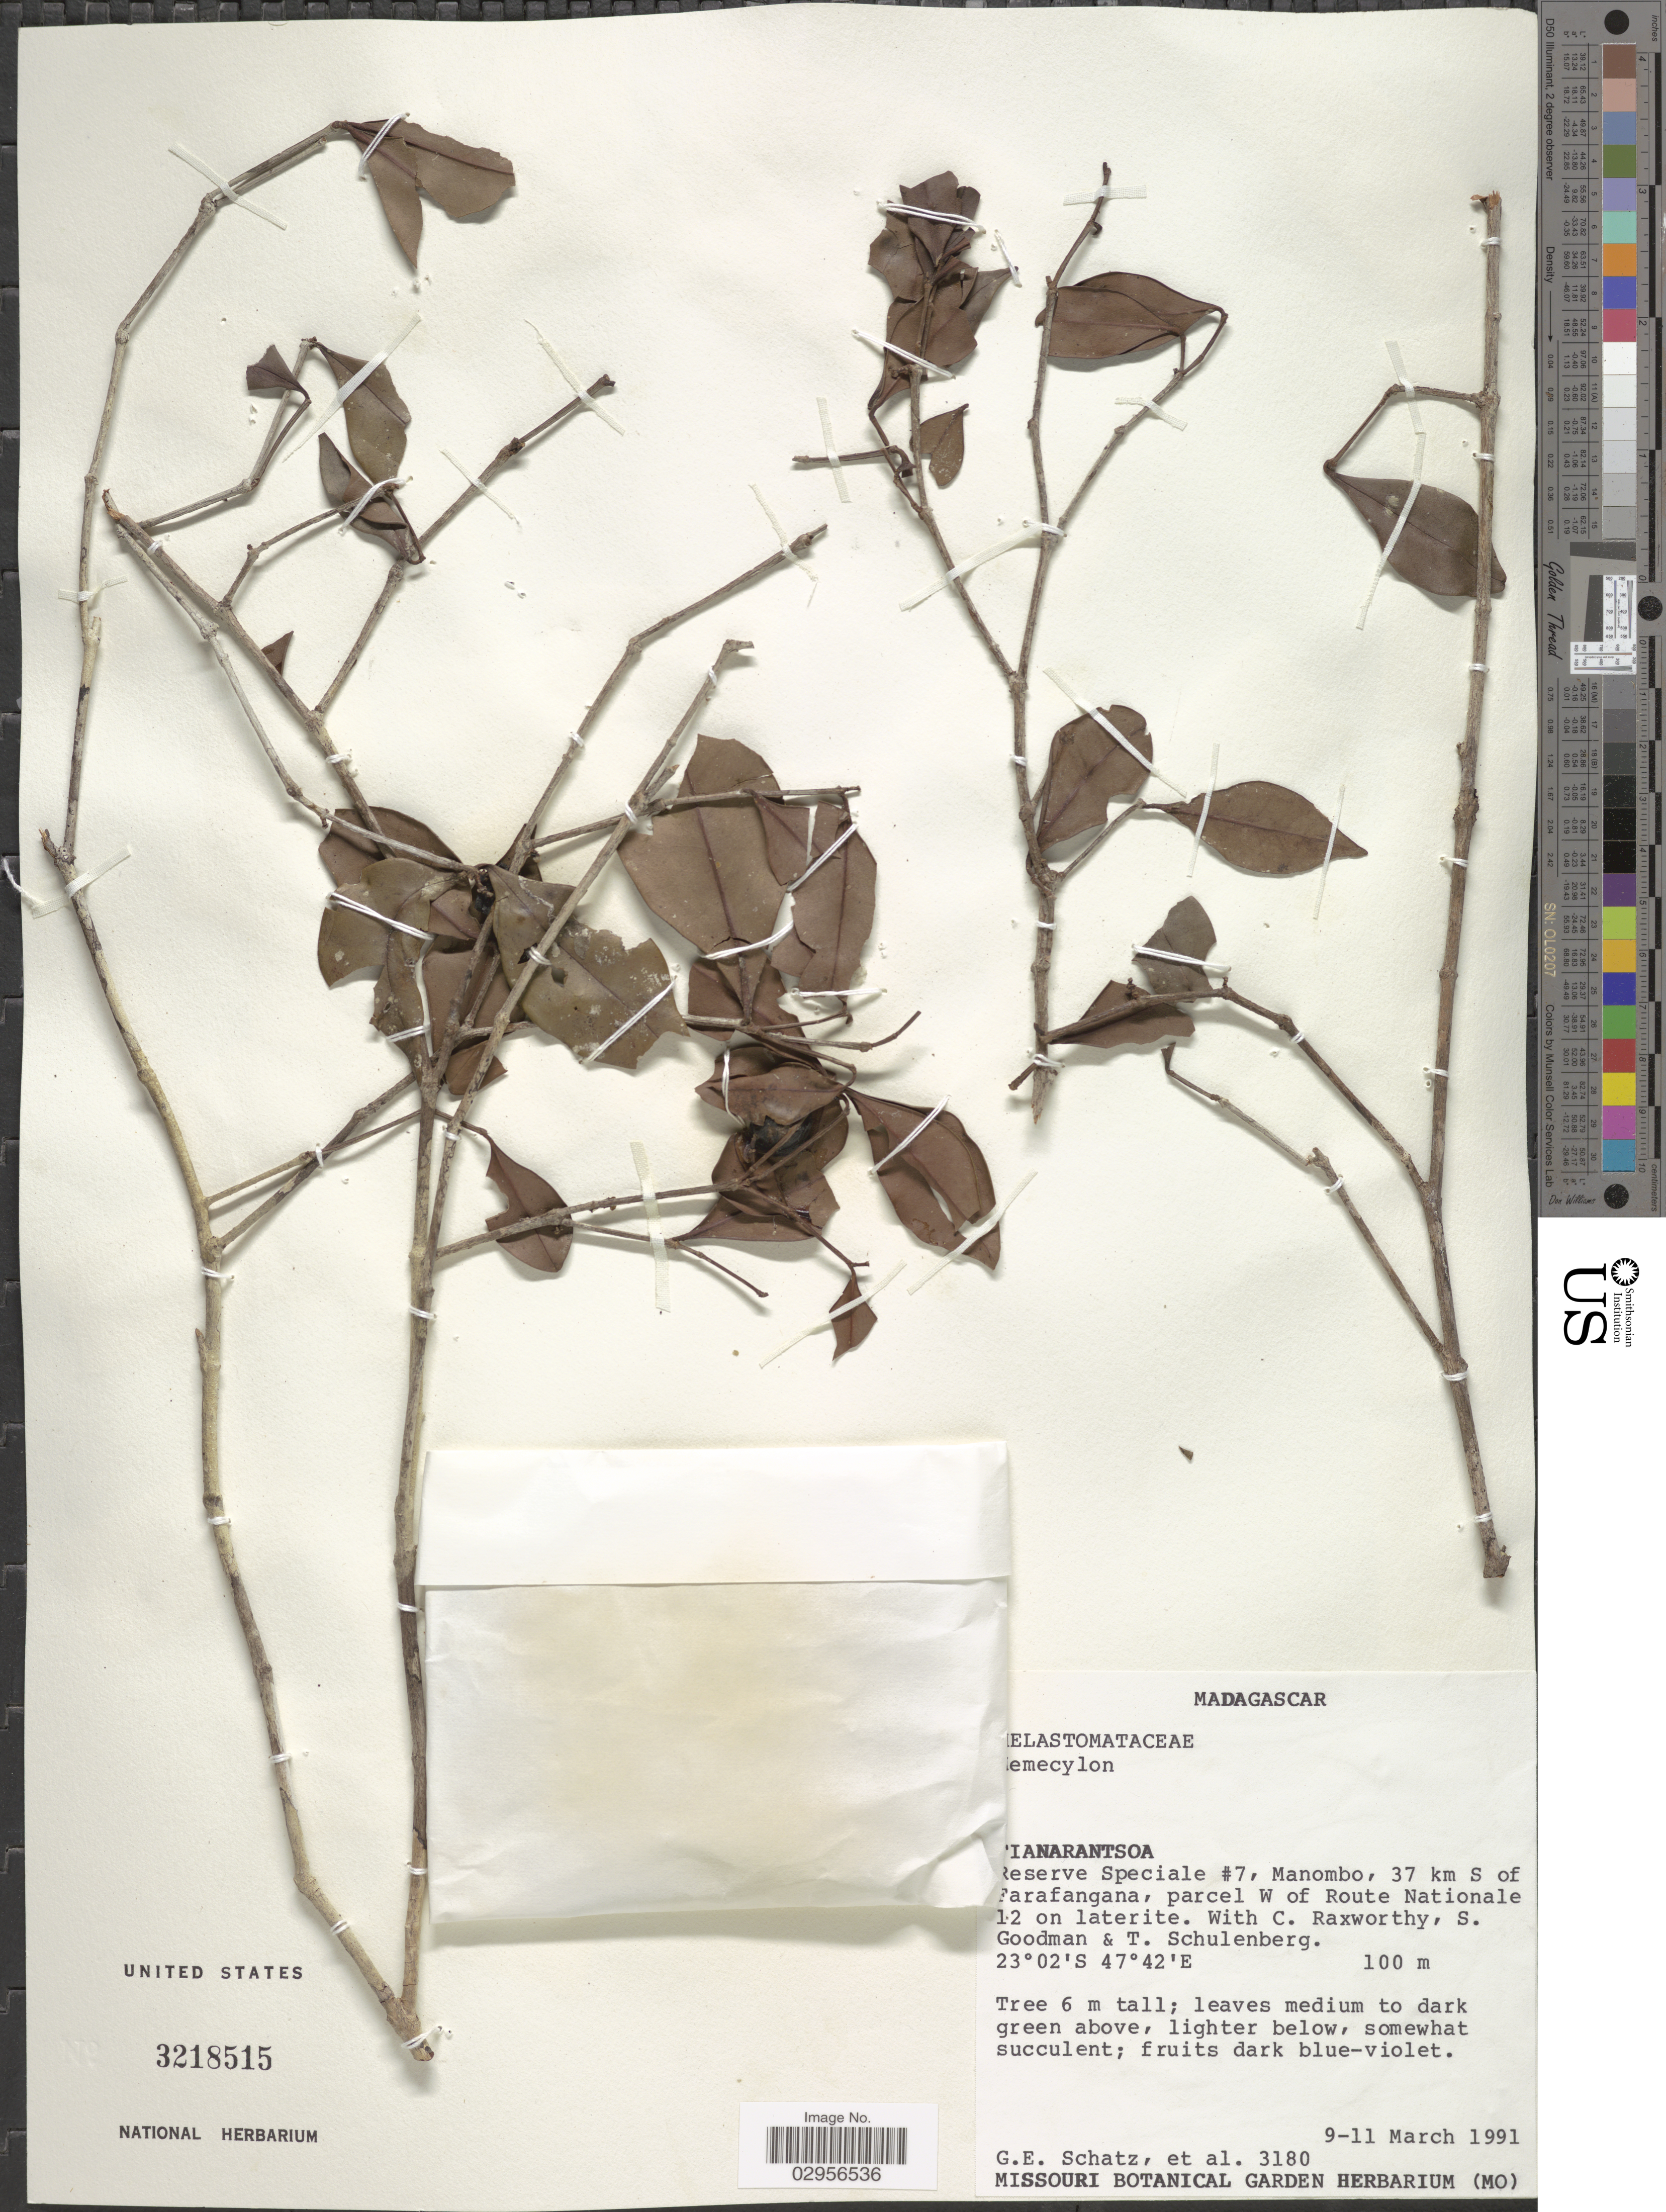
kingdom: Plantae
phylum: Tracheophyta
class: Magnoliopsida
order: Myrtales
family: Melastomataceae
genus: Memecylon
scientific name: Memecylon sp.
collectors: G. Schatz, C. Raxworthy, S. Goodman & T. Schulenberg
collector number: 3180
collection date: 1991-03-09/1991-03-11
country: Madagascar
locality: [illegible text]ianarantsoa, Reserve Speciale #7, Manombo, 37 km S of Farafangana, parcel W of Route Nationale 12 on laterite.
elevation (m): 100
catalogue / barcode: US 3218515